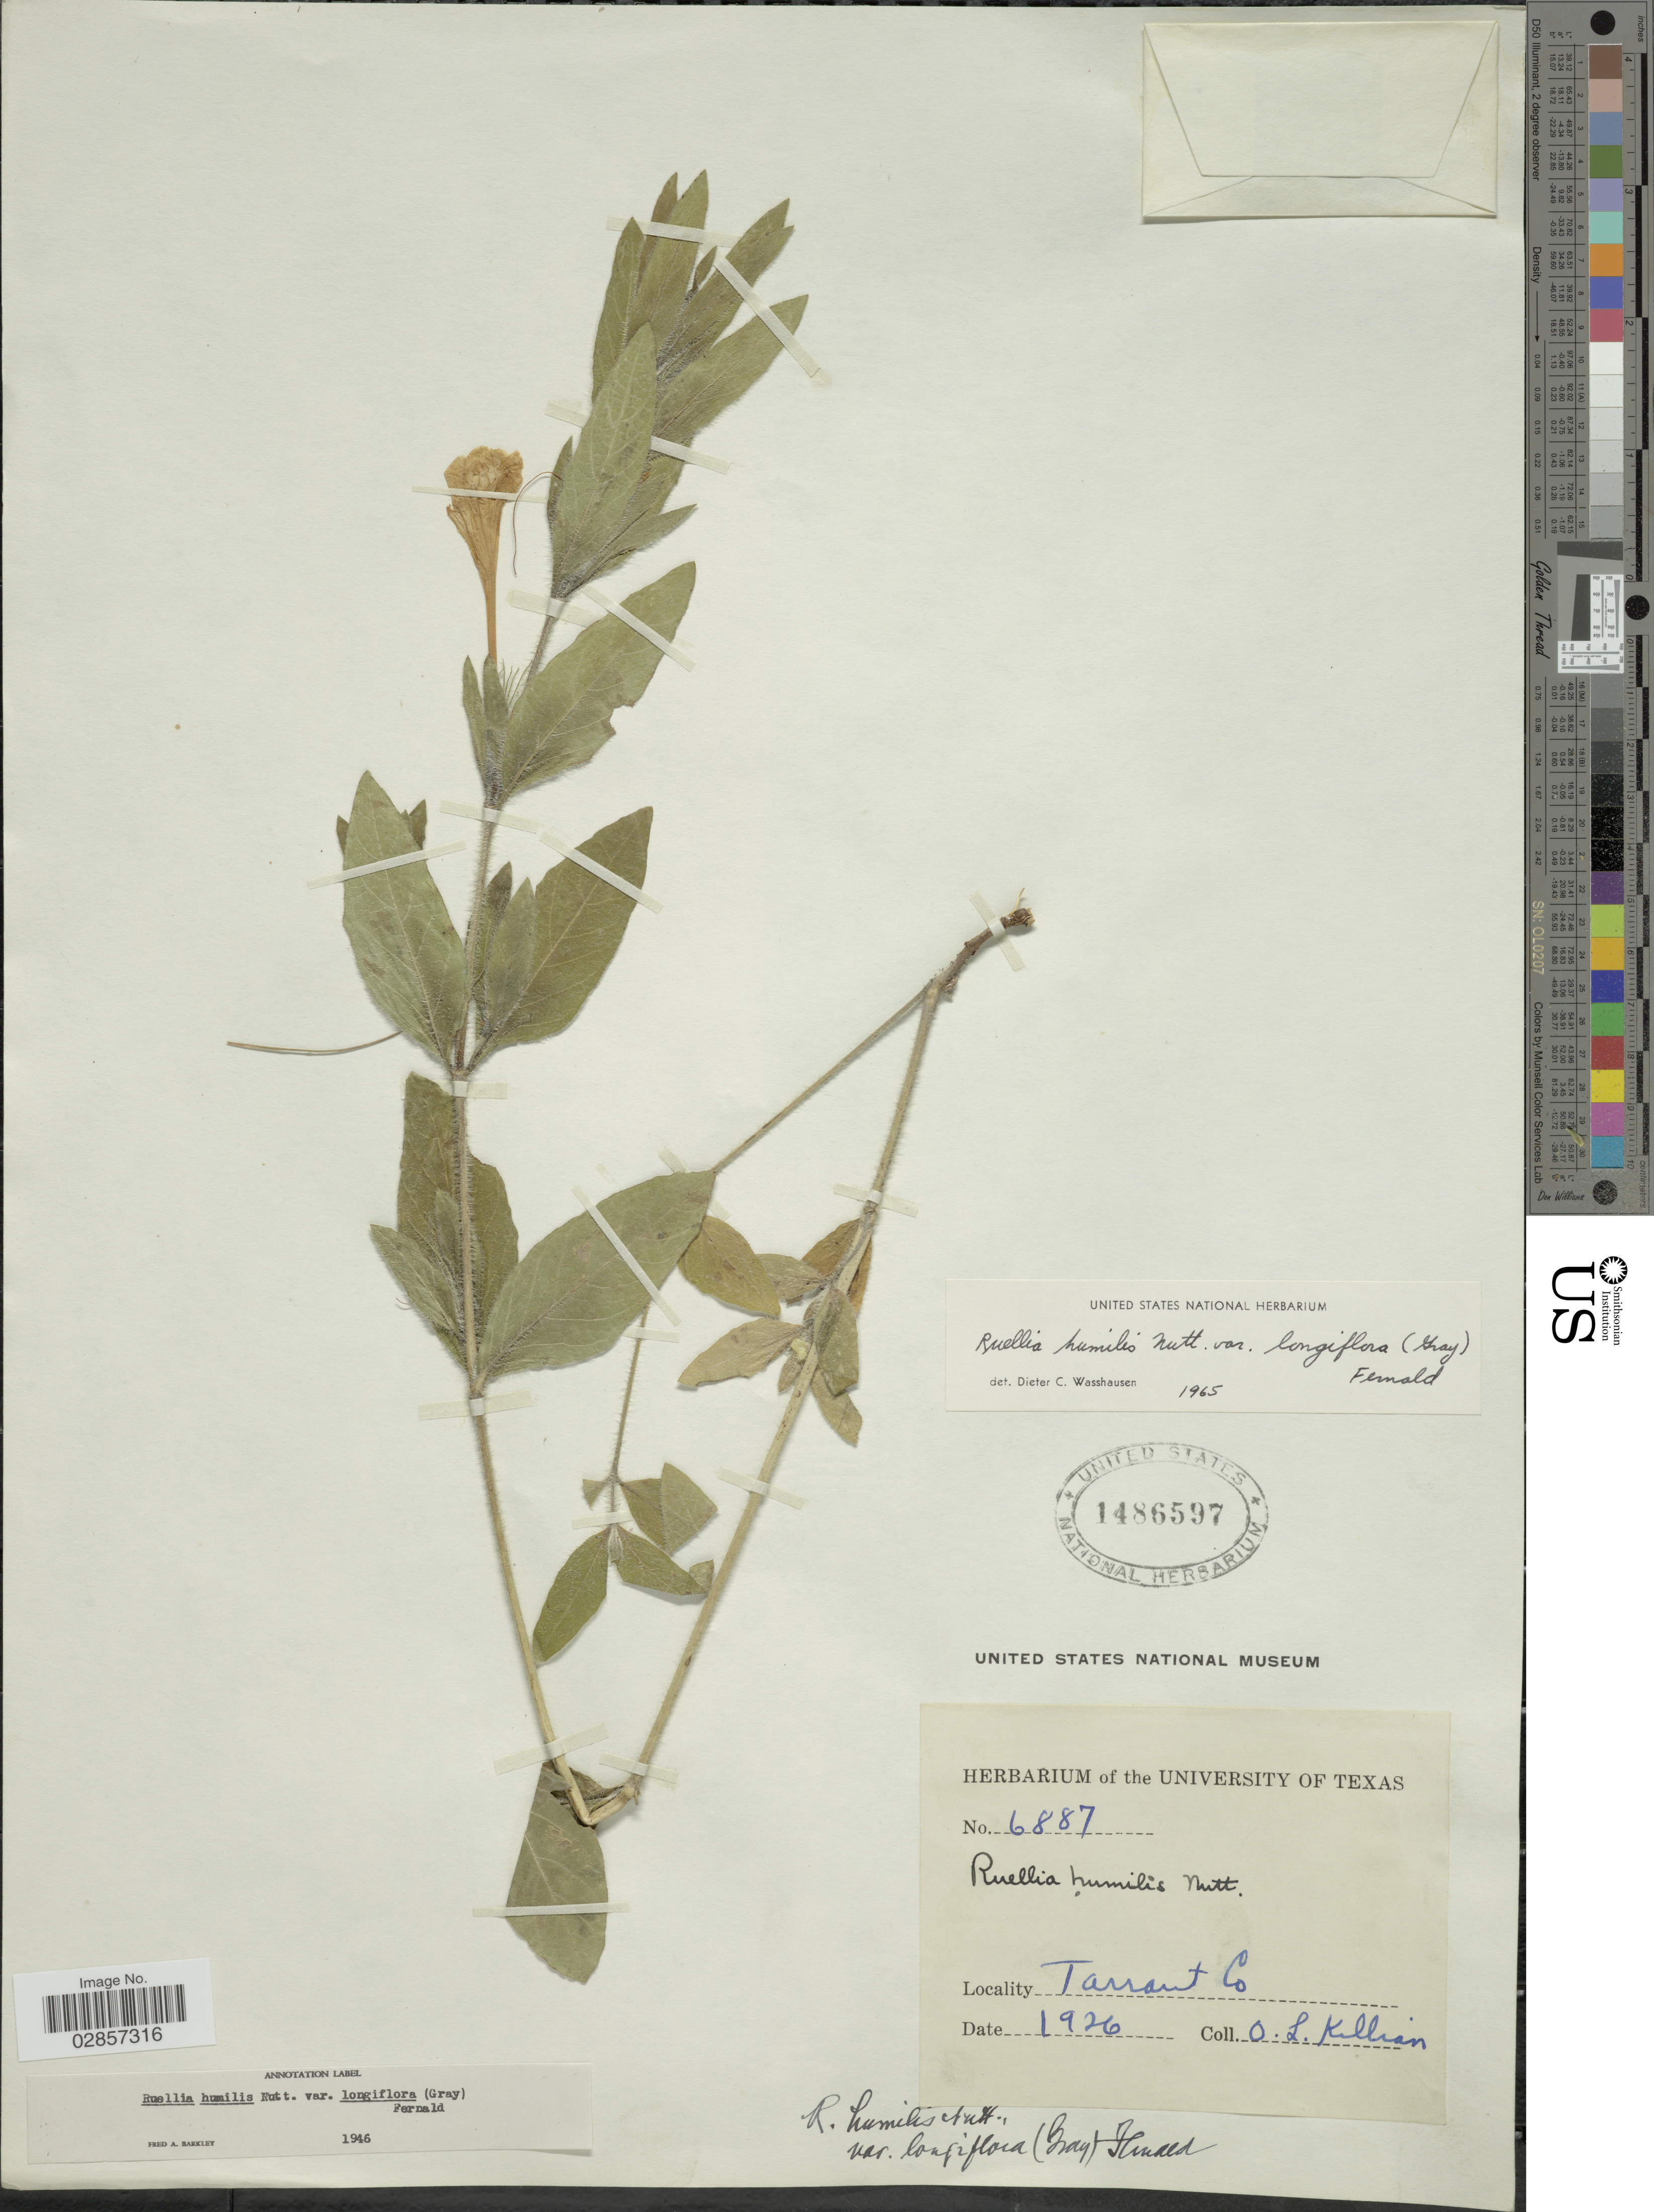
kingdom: Plantae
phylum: Tracheophyta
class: Magnoliopsida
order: Lamiales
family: Acanthaceae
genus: Ruellia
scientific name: Ruellia humilis var. longiflora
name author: (A. Gray) Fernald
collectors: O. Killian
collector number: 6887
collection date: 1926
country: United States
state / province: Texas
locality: Tarrant Co.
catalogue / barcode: US 1486597